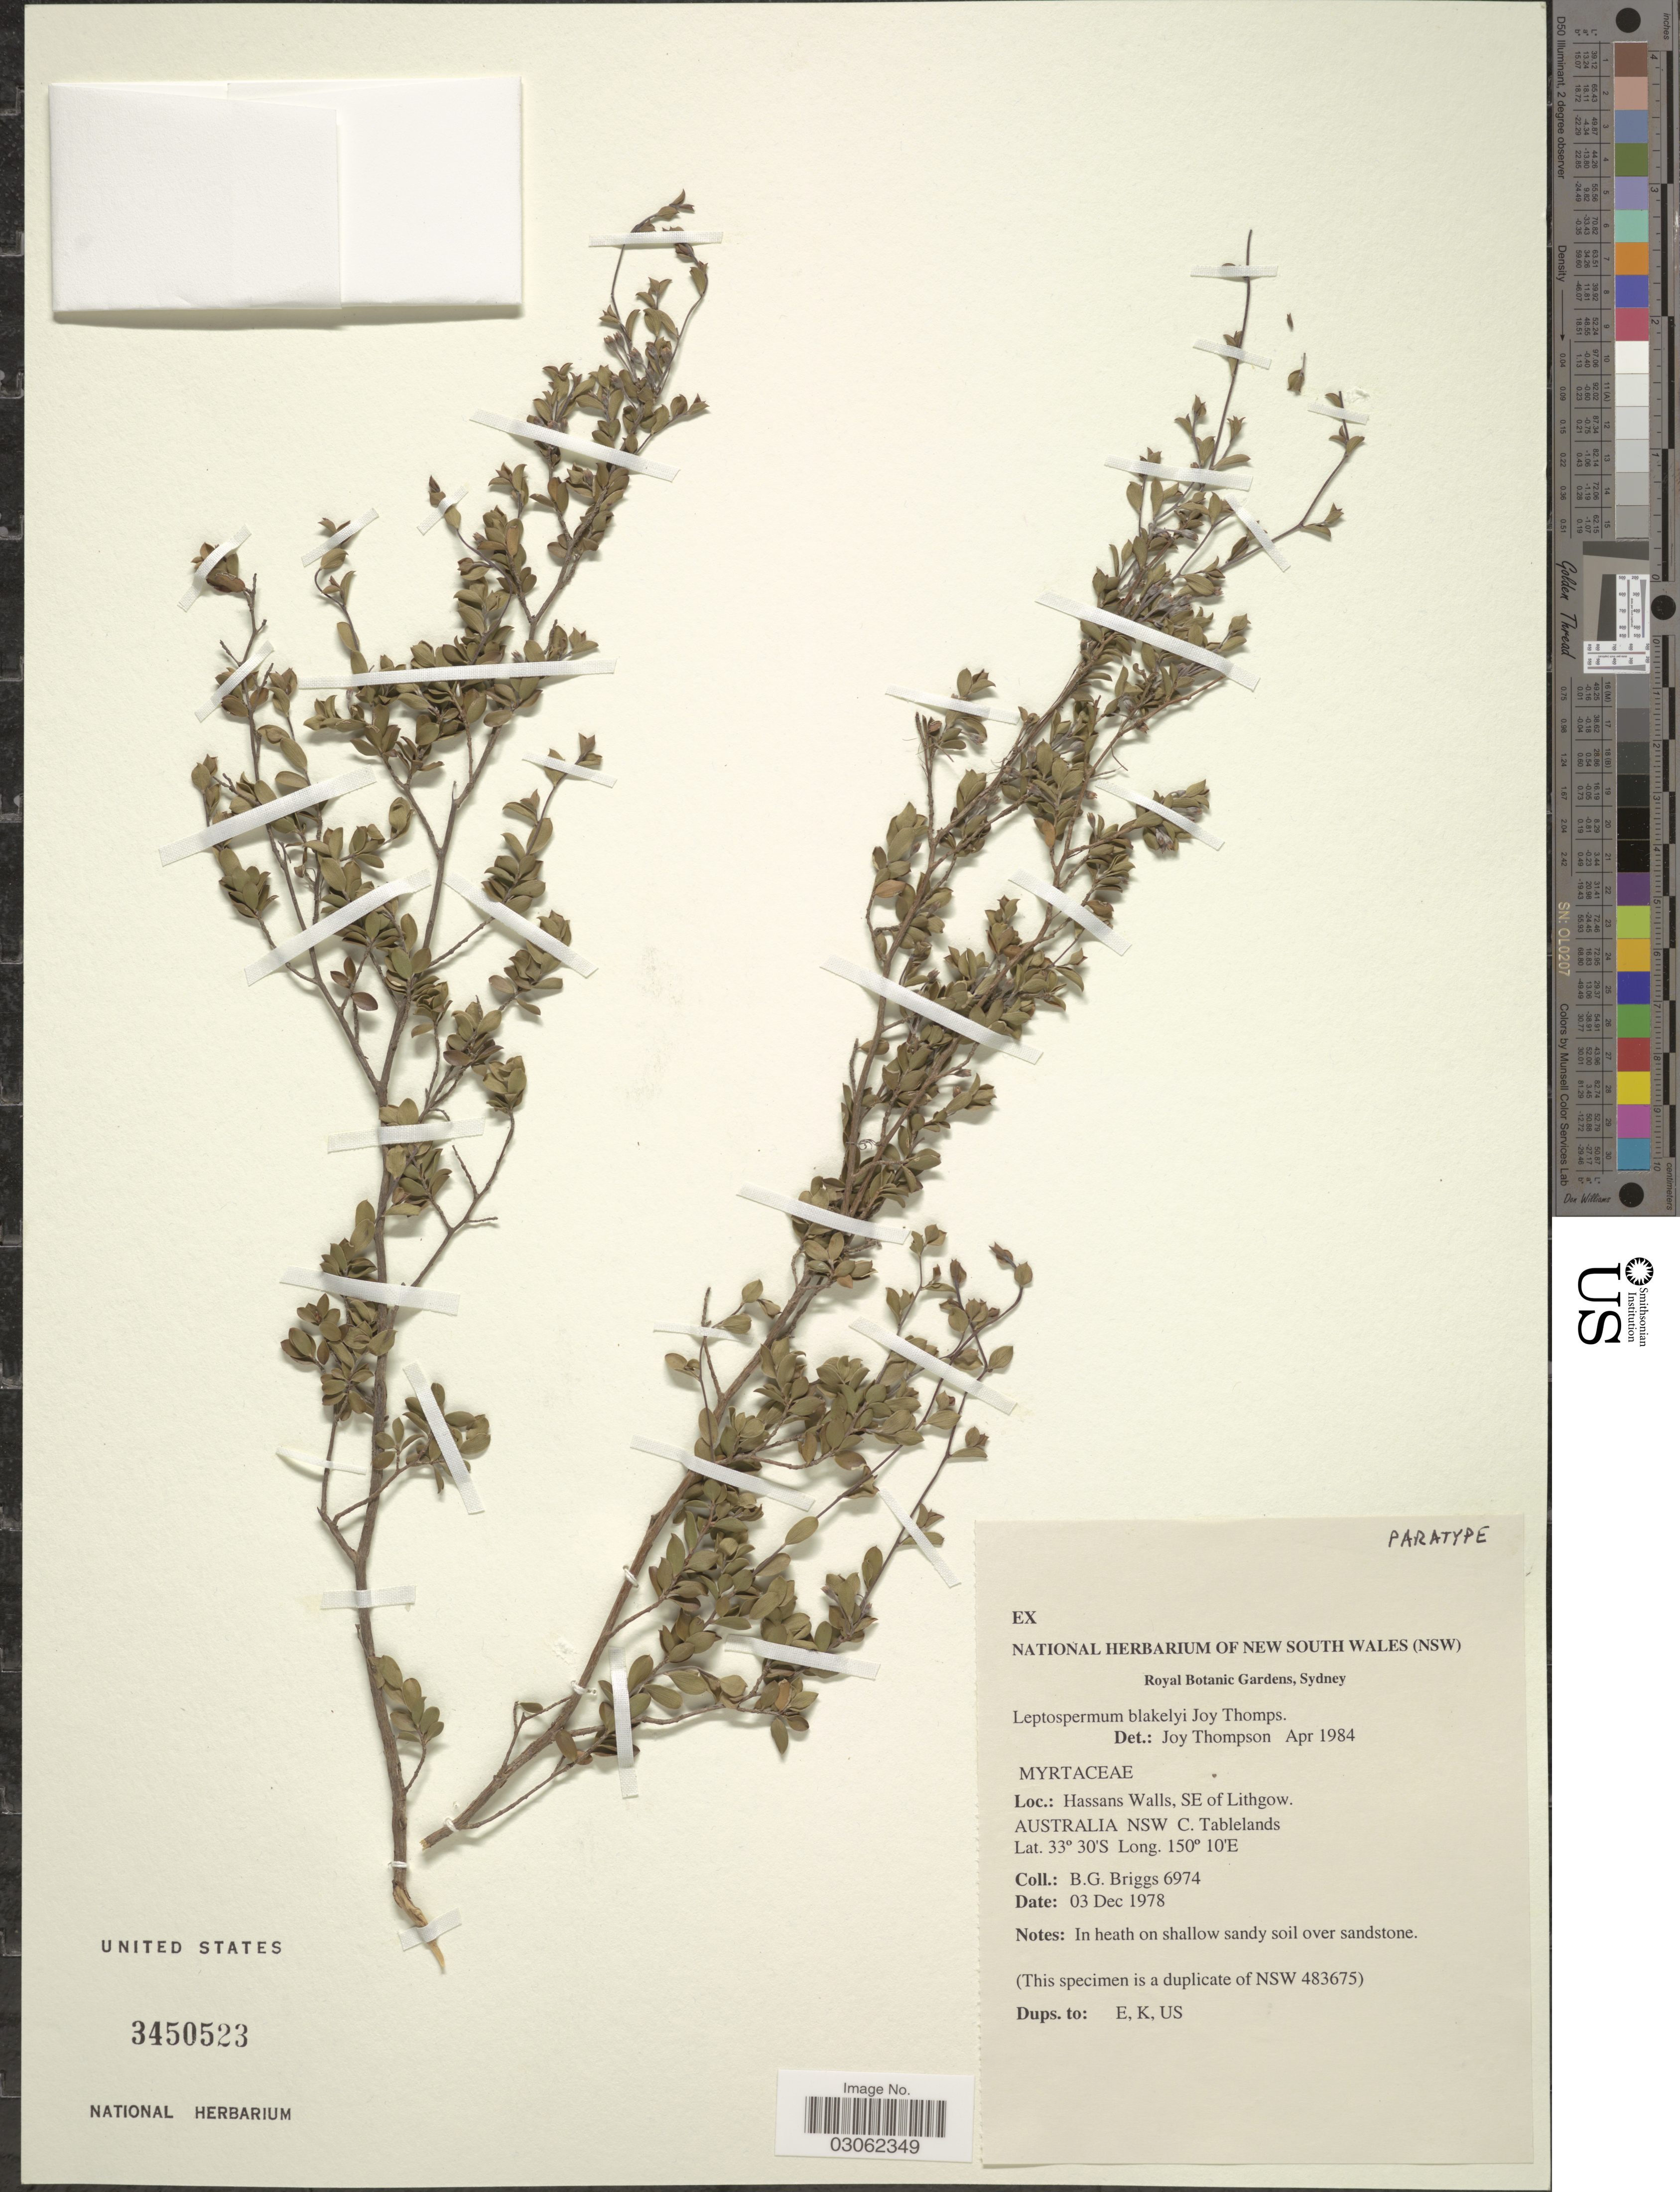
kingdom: Plantae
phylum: Tracheophyta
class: Magnoliopsida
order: Myrtales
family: Myrtaceae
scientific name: Gaudium blakelyi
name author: (Joy Thomps.) P.G. Wilson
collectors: B. G. Briggs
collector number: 6974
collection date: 1978-12-03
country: Australia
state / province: New South Wales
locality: Hassans Walls, SE of Lithgow. Australia NSW C. Tablelands.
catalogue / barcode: US 3450523